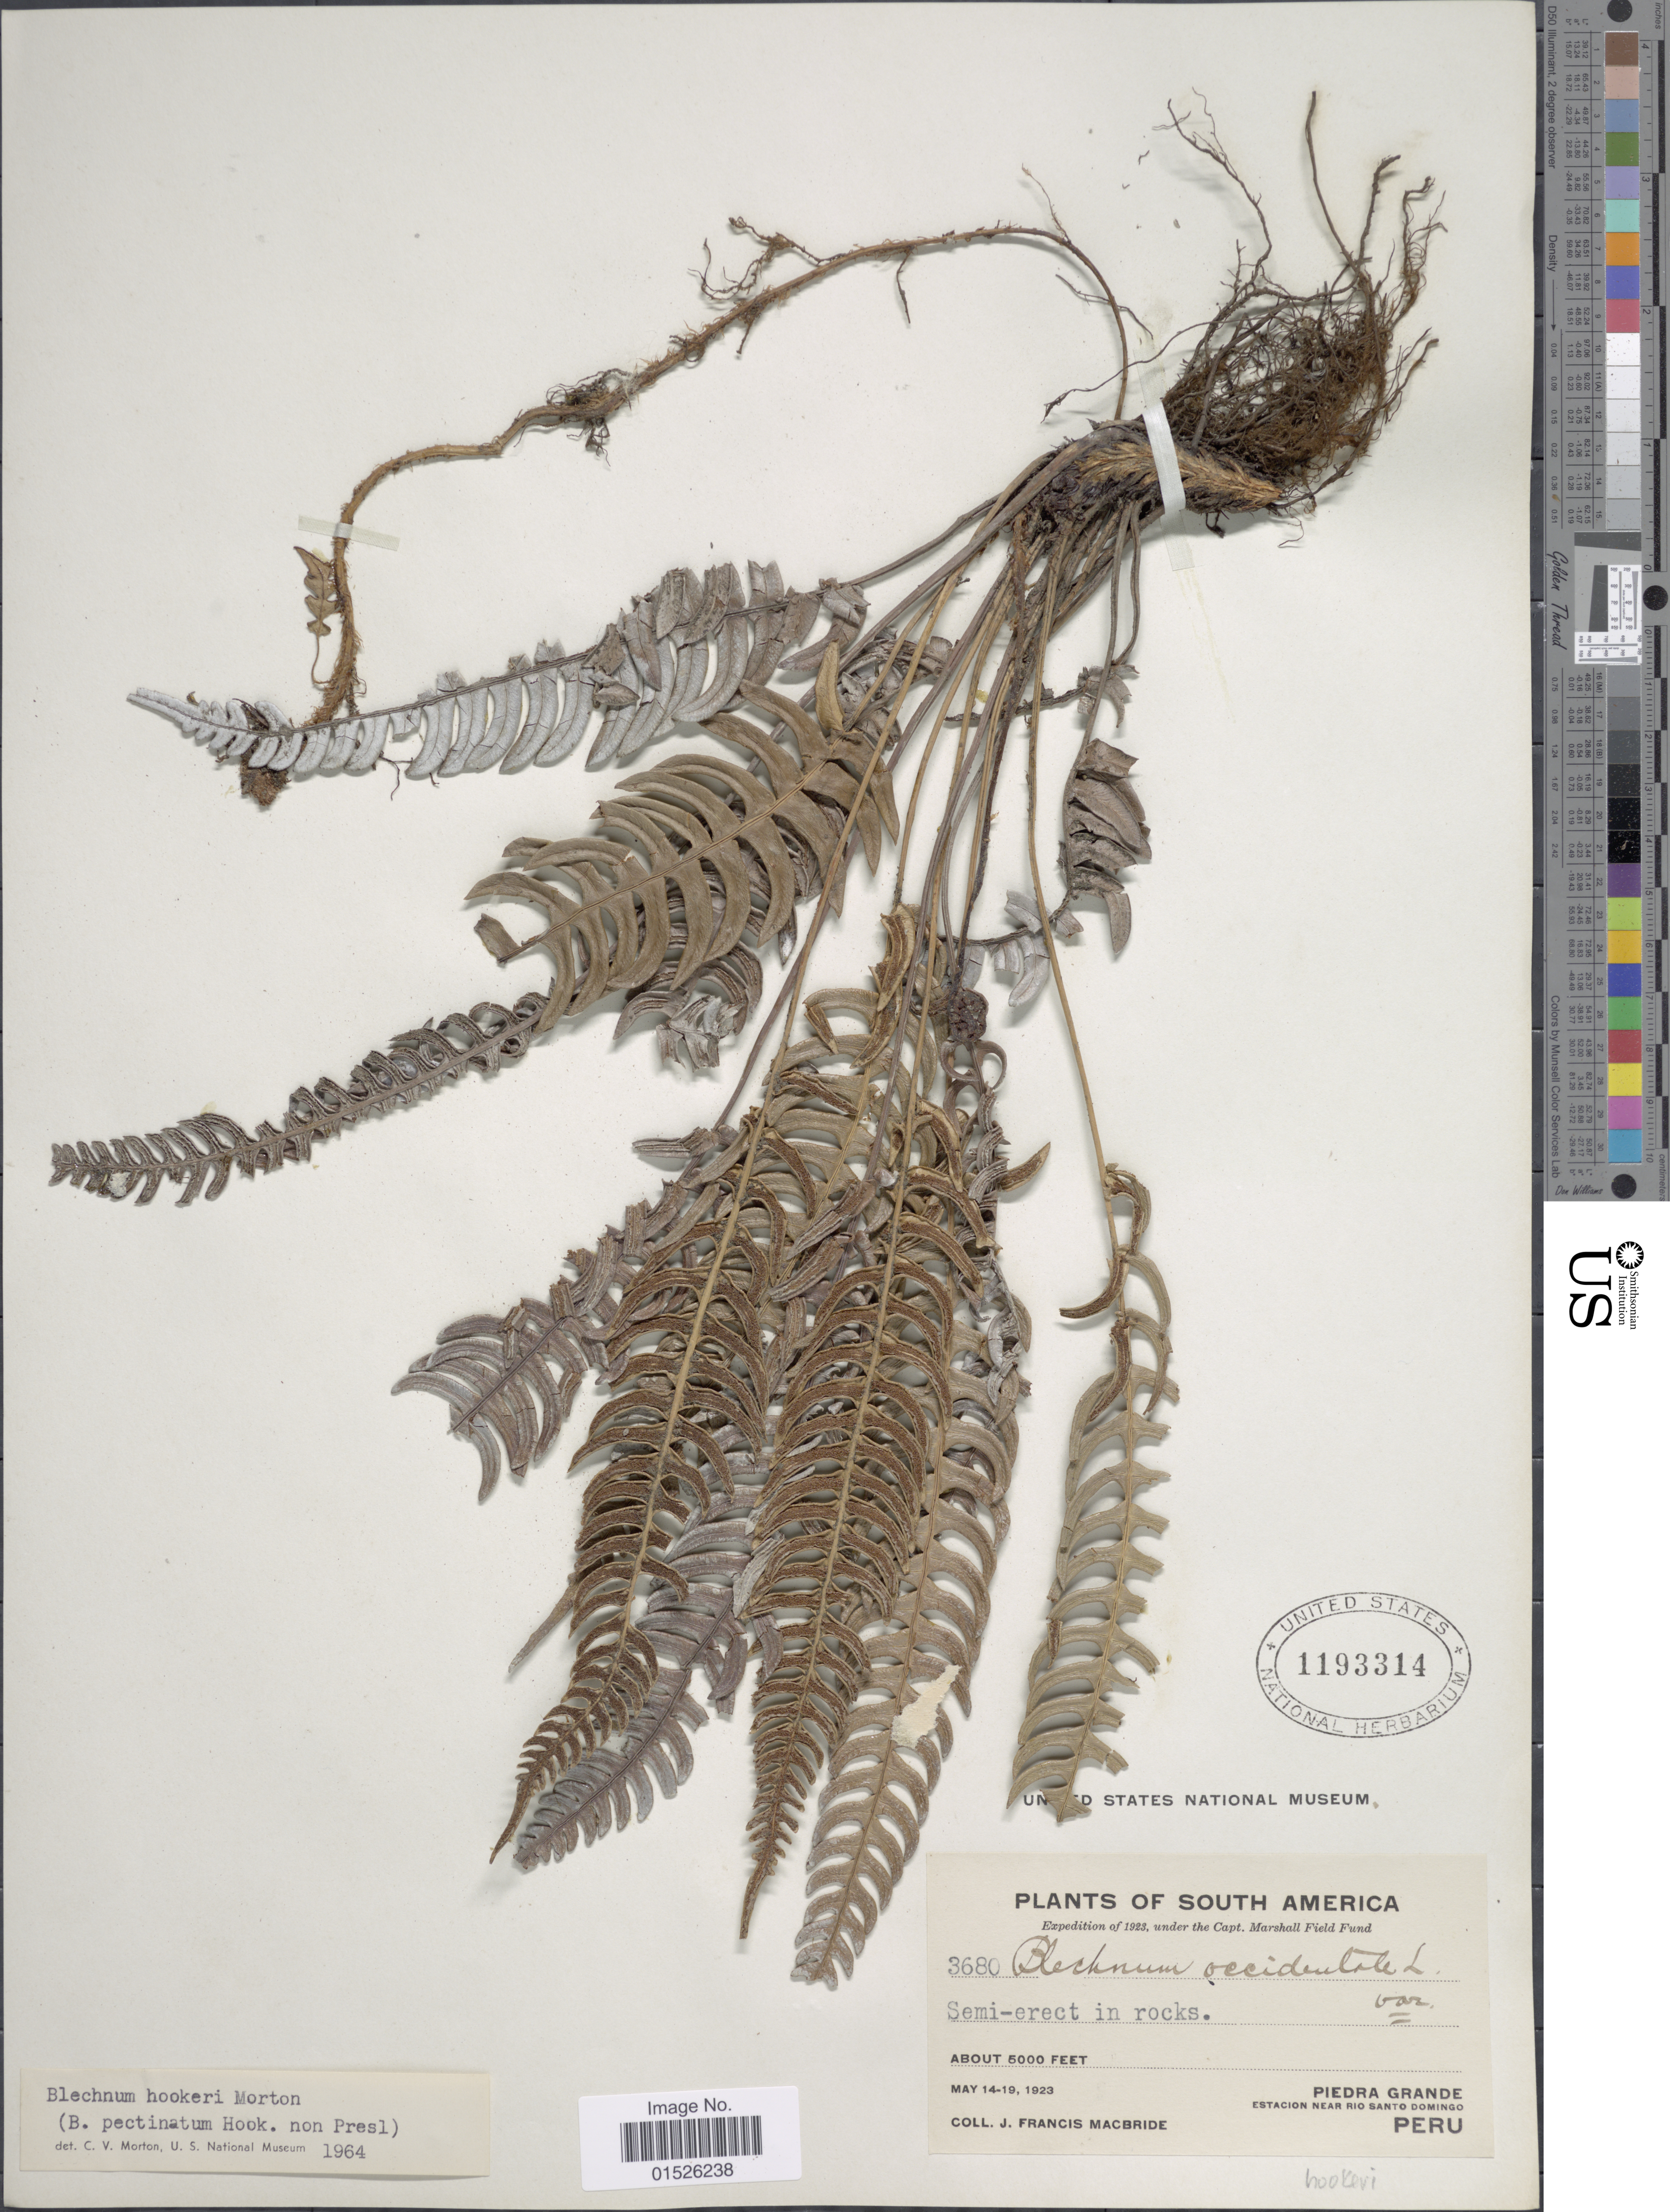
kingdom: Plantae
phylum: Tracheophyta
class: Polypodiopsida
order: Polypodiales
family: Blechnaceae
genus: Blechnum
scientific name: Blechnum hookeri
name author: C.V. Morton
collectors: J. F. Macbride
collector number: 3680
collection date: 1923-05-14/1923-05-19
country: Peru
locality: South America, Piedra Grande, Estacion near Rio Santo Domingo, Peru.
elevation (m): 1524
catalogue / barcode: US 1193314